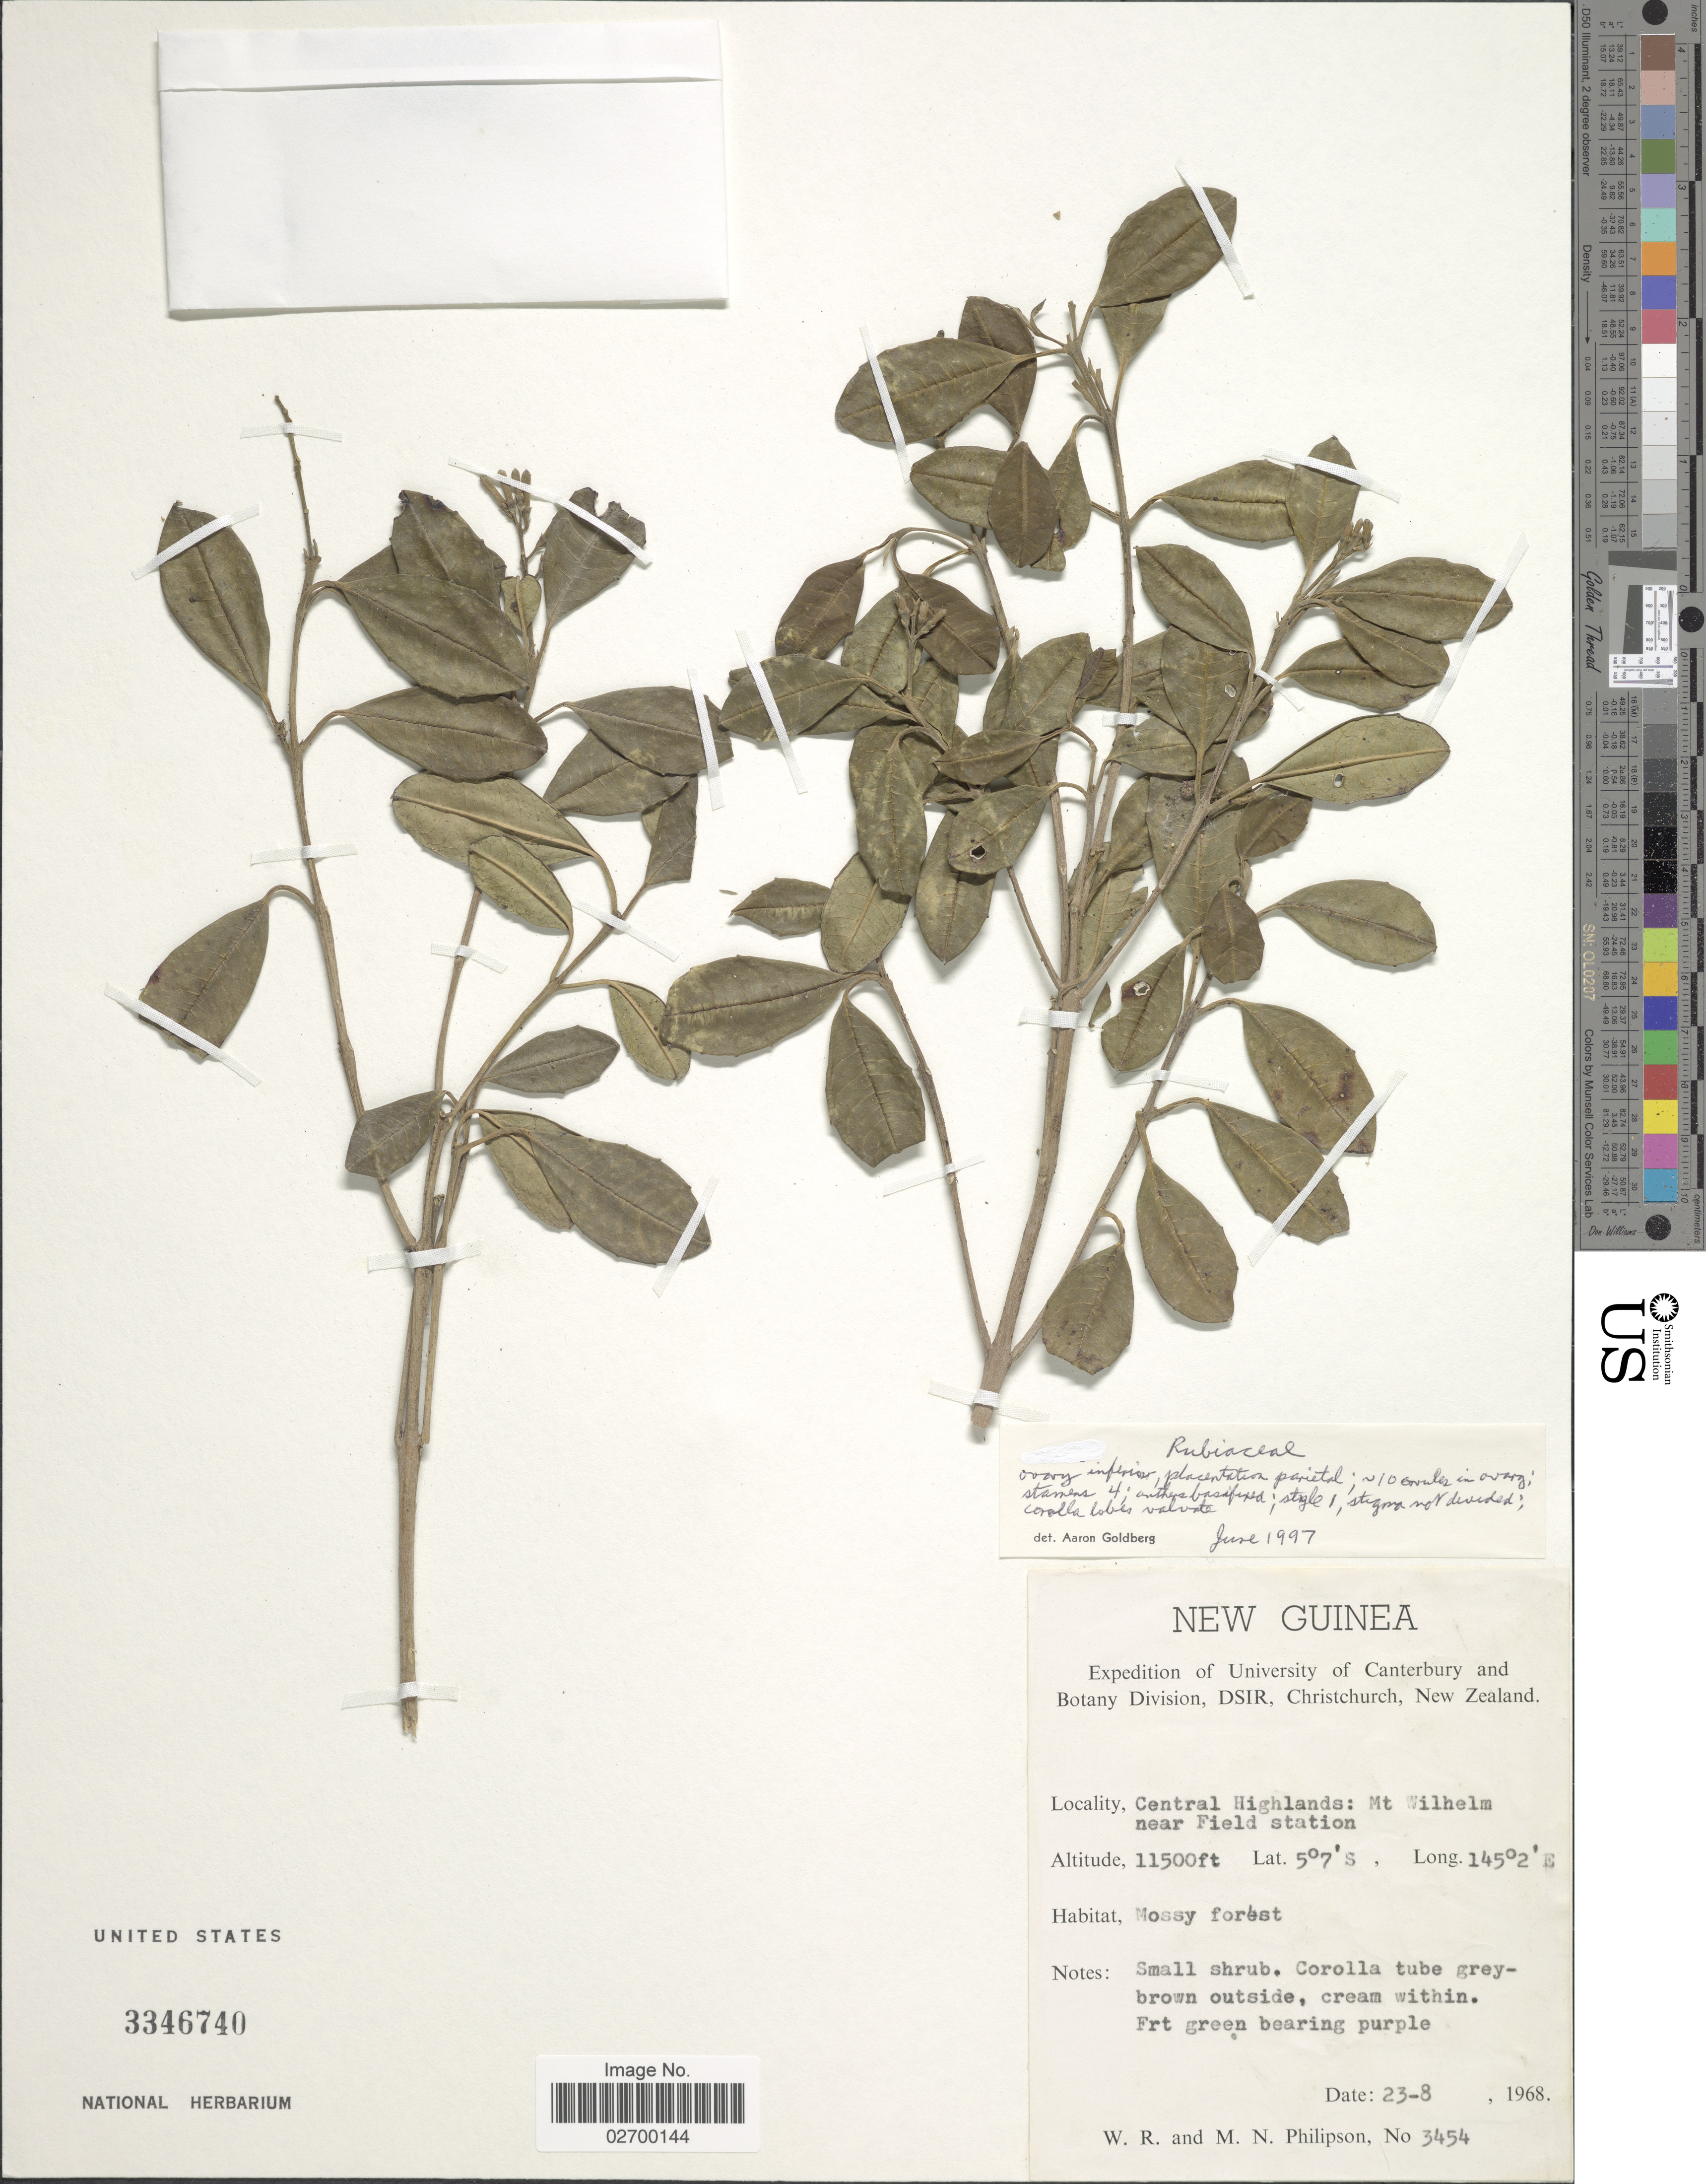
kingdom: Plantae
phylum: Tracheophyta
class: Magnoliopsida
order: Gentianales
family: Rubiaceae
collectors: W. R. Philipson & M. Philipson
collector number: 3454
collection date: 1968-08-23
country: Papua New Guinea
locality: New Guinea. Central Highlands: Mt. Wilhelm near Field Station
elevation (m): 3505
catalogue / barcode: US 3346740